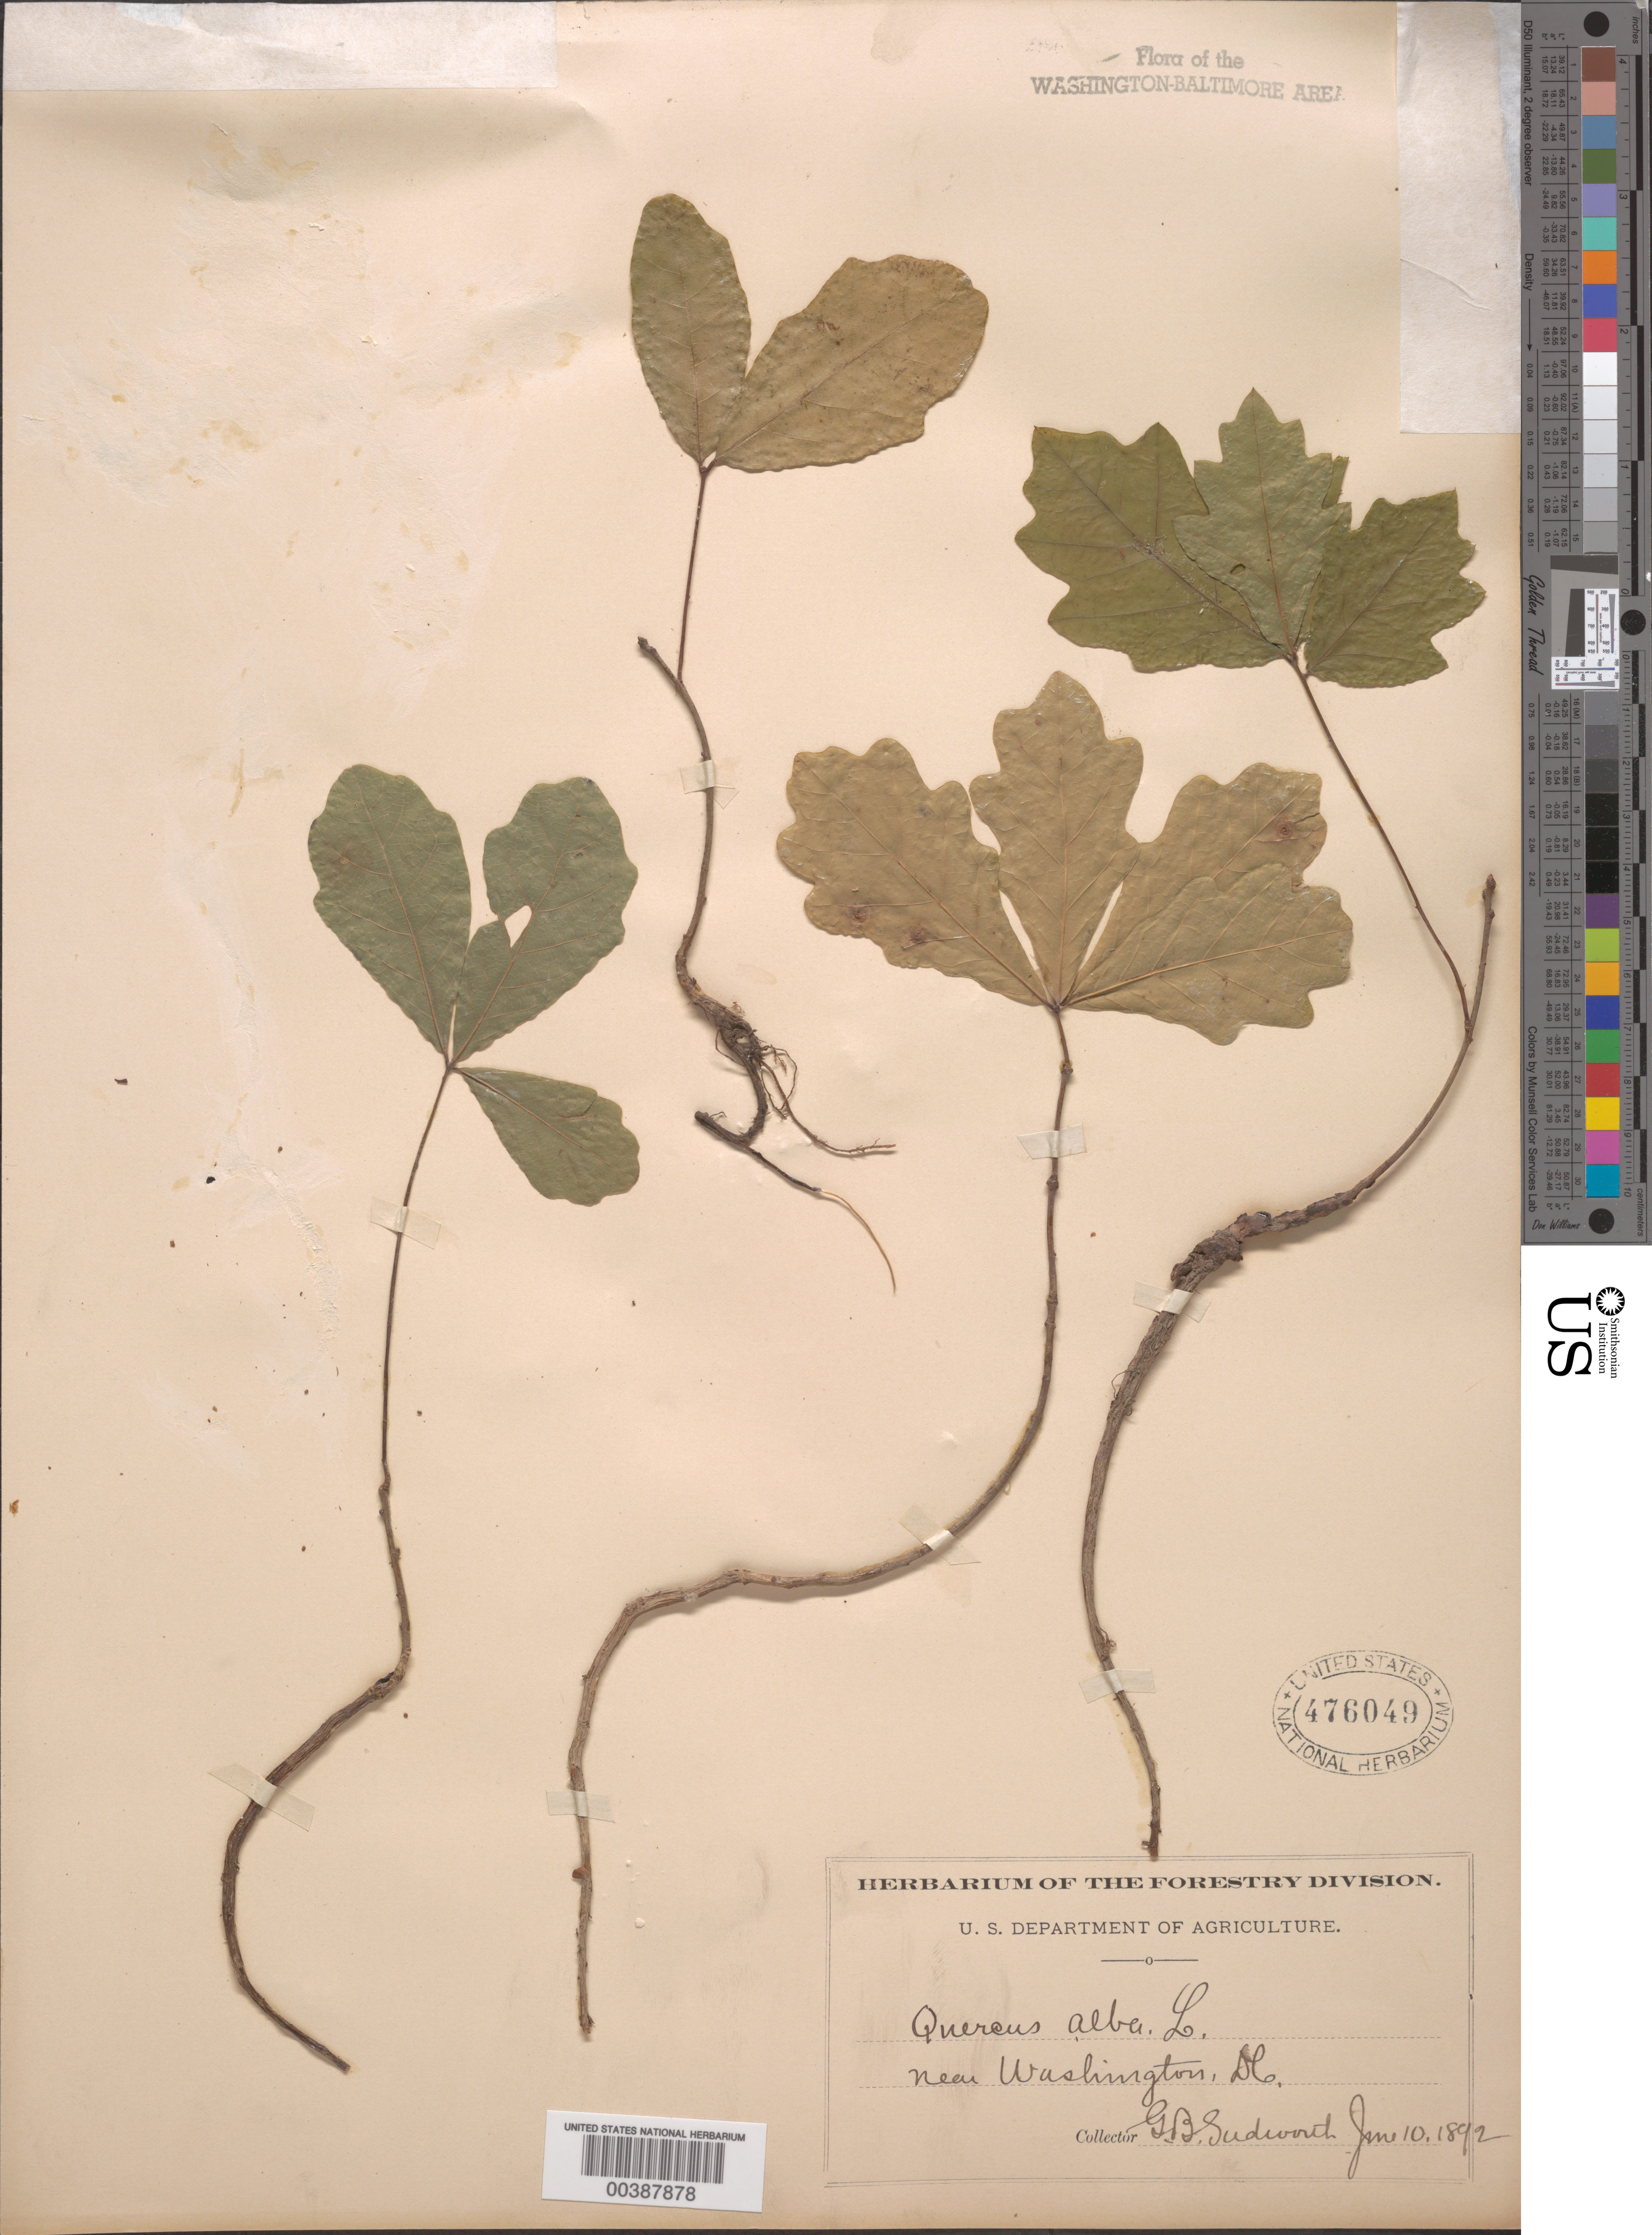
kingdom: Plantae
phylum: Tracheophyta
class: Magnoliopsida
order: Fagales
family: Fagaceae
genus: Quercus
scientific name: Quercus alba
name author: L.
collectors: G. B. Sudworth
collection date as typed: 10 Jun 1892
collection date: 1892-06-10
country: United States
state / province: District of Columbia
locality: DC vicinity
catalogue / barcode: US 476049